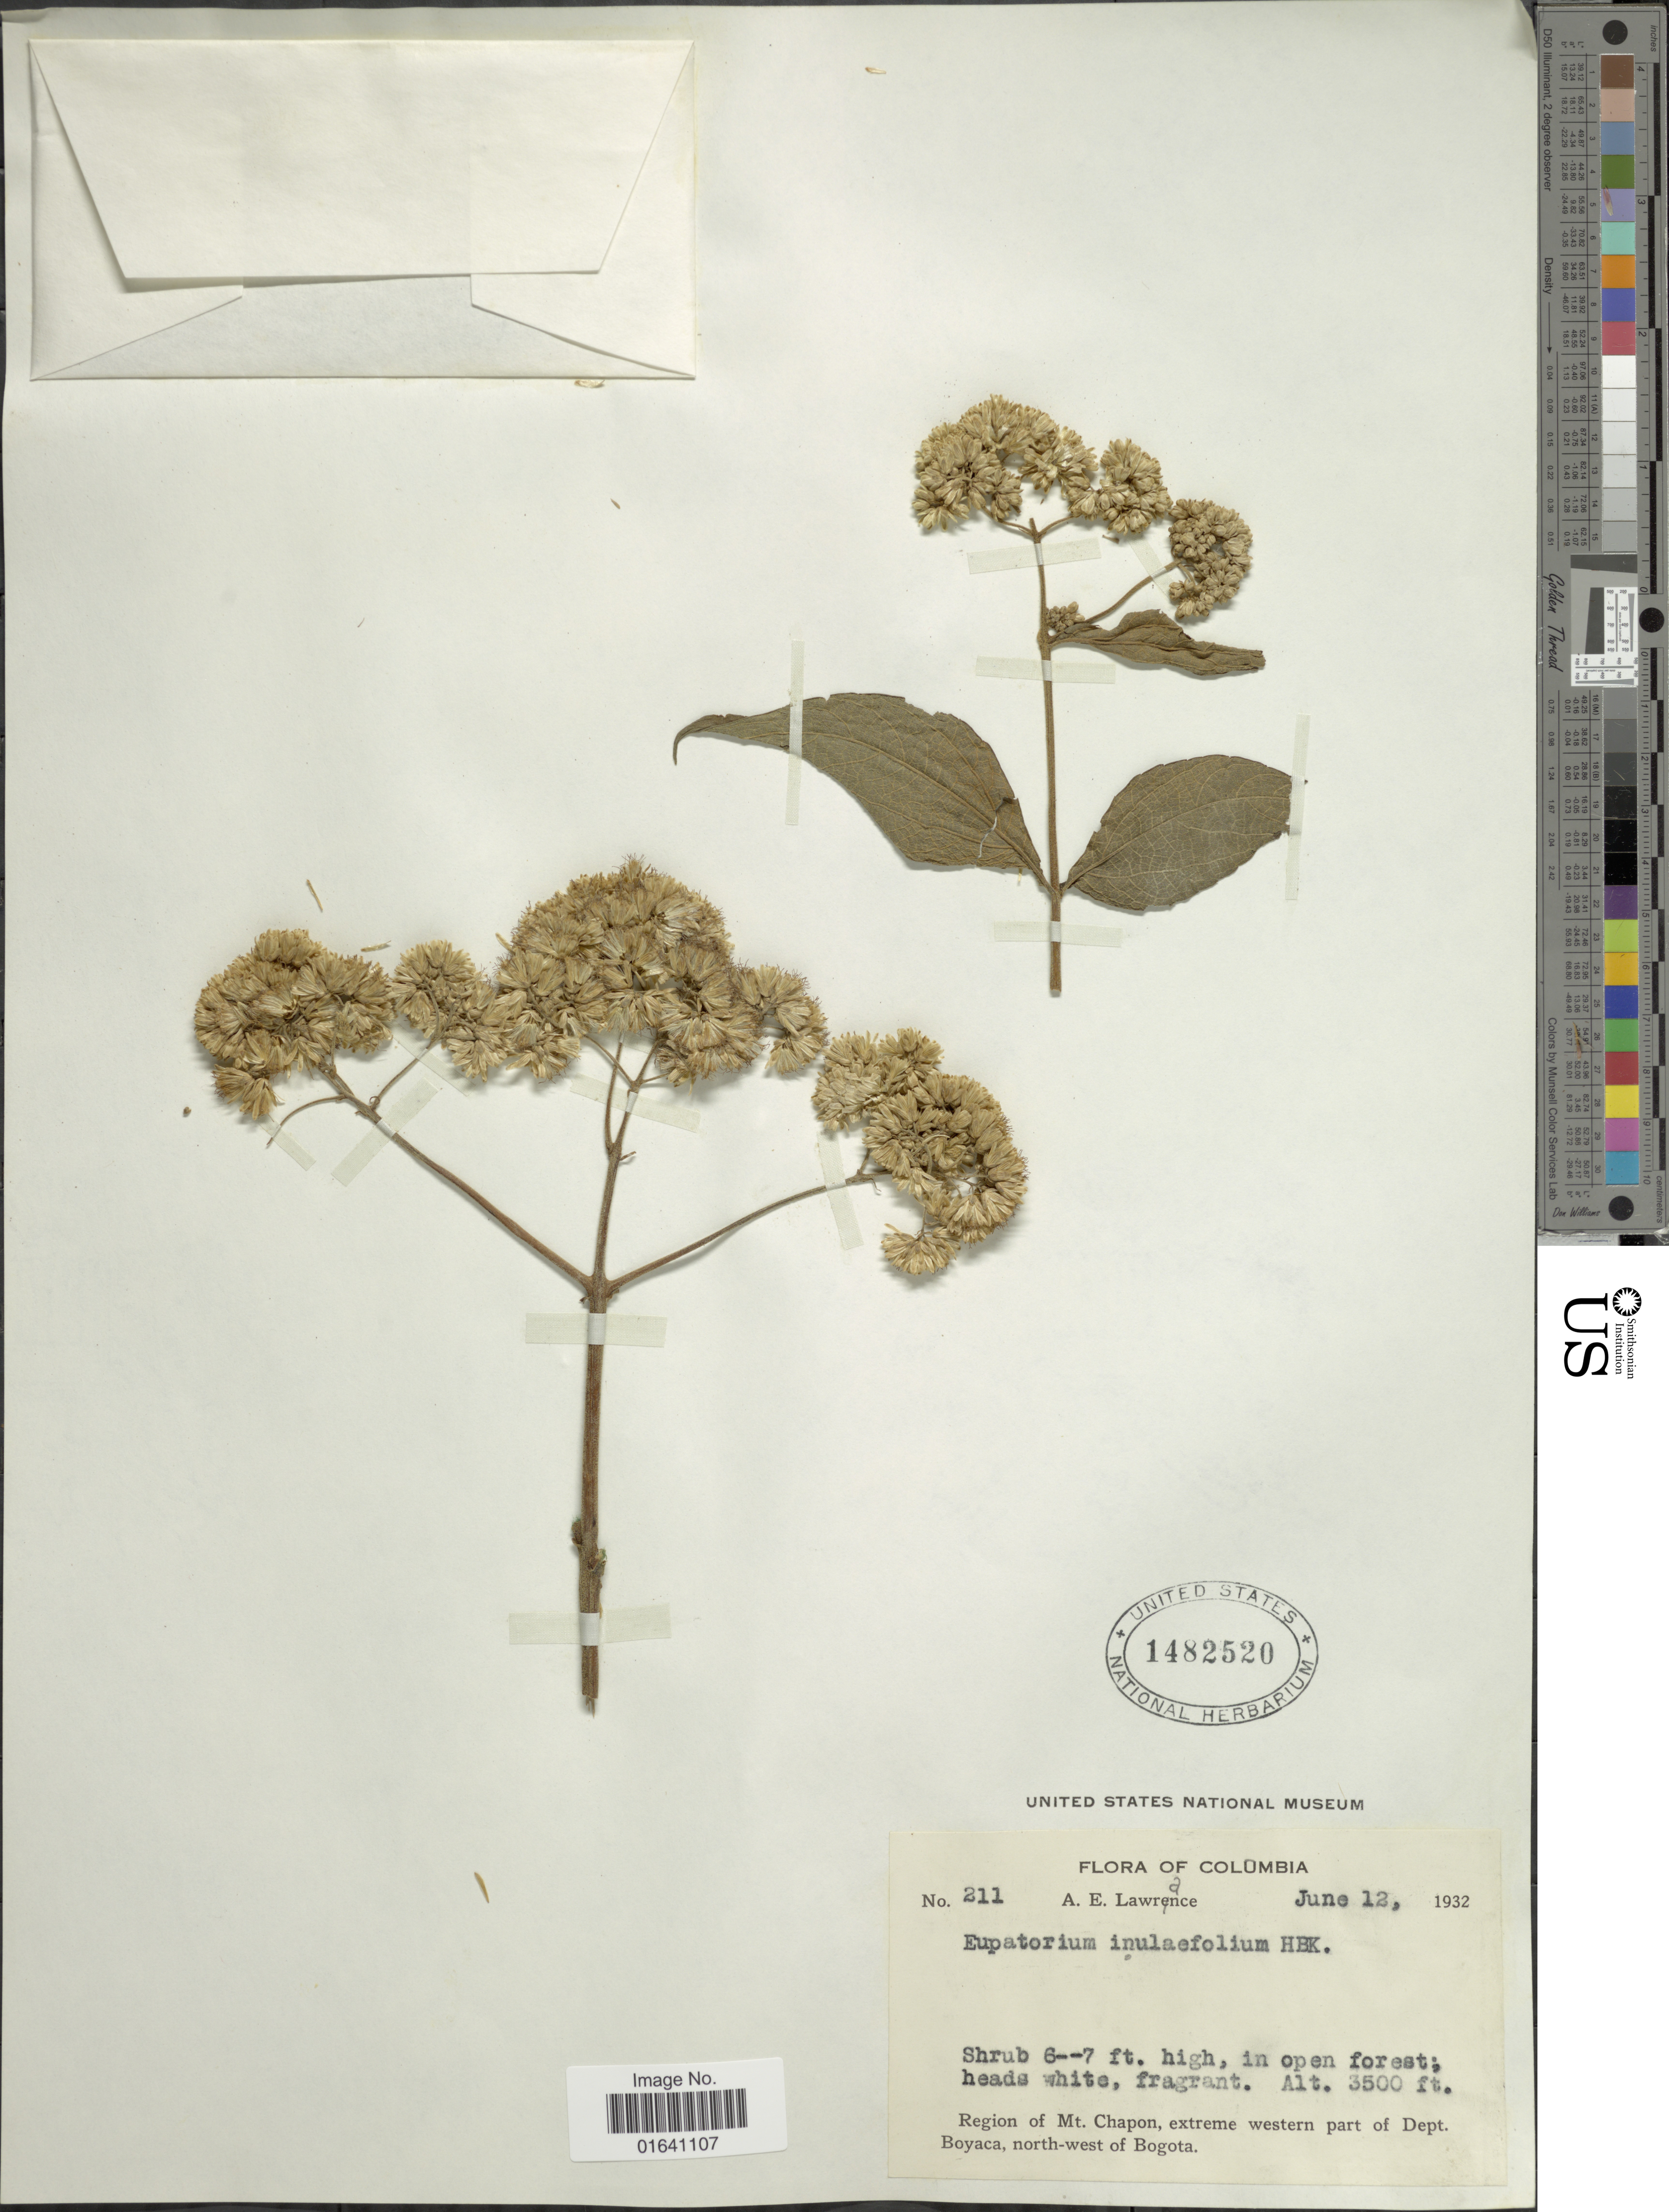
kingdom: Plantae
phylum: Tracheophyta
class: Magnoliopsida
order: Asterales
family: Asteraceae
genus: Austroeupatorium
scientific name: Austroeupatorium inulaefolium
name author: (Kunth) R.M. King & H. Rob.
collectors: A. Lawrance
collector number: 211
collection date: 1932-06-12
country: Colombia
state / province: Boyacá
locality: Region of Mt. Chapon, extreme western part of Dept. Boyaca, north-west of Bogota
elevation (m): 1067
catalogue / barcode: US 1482520